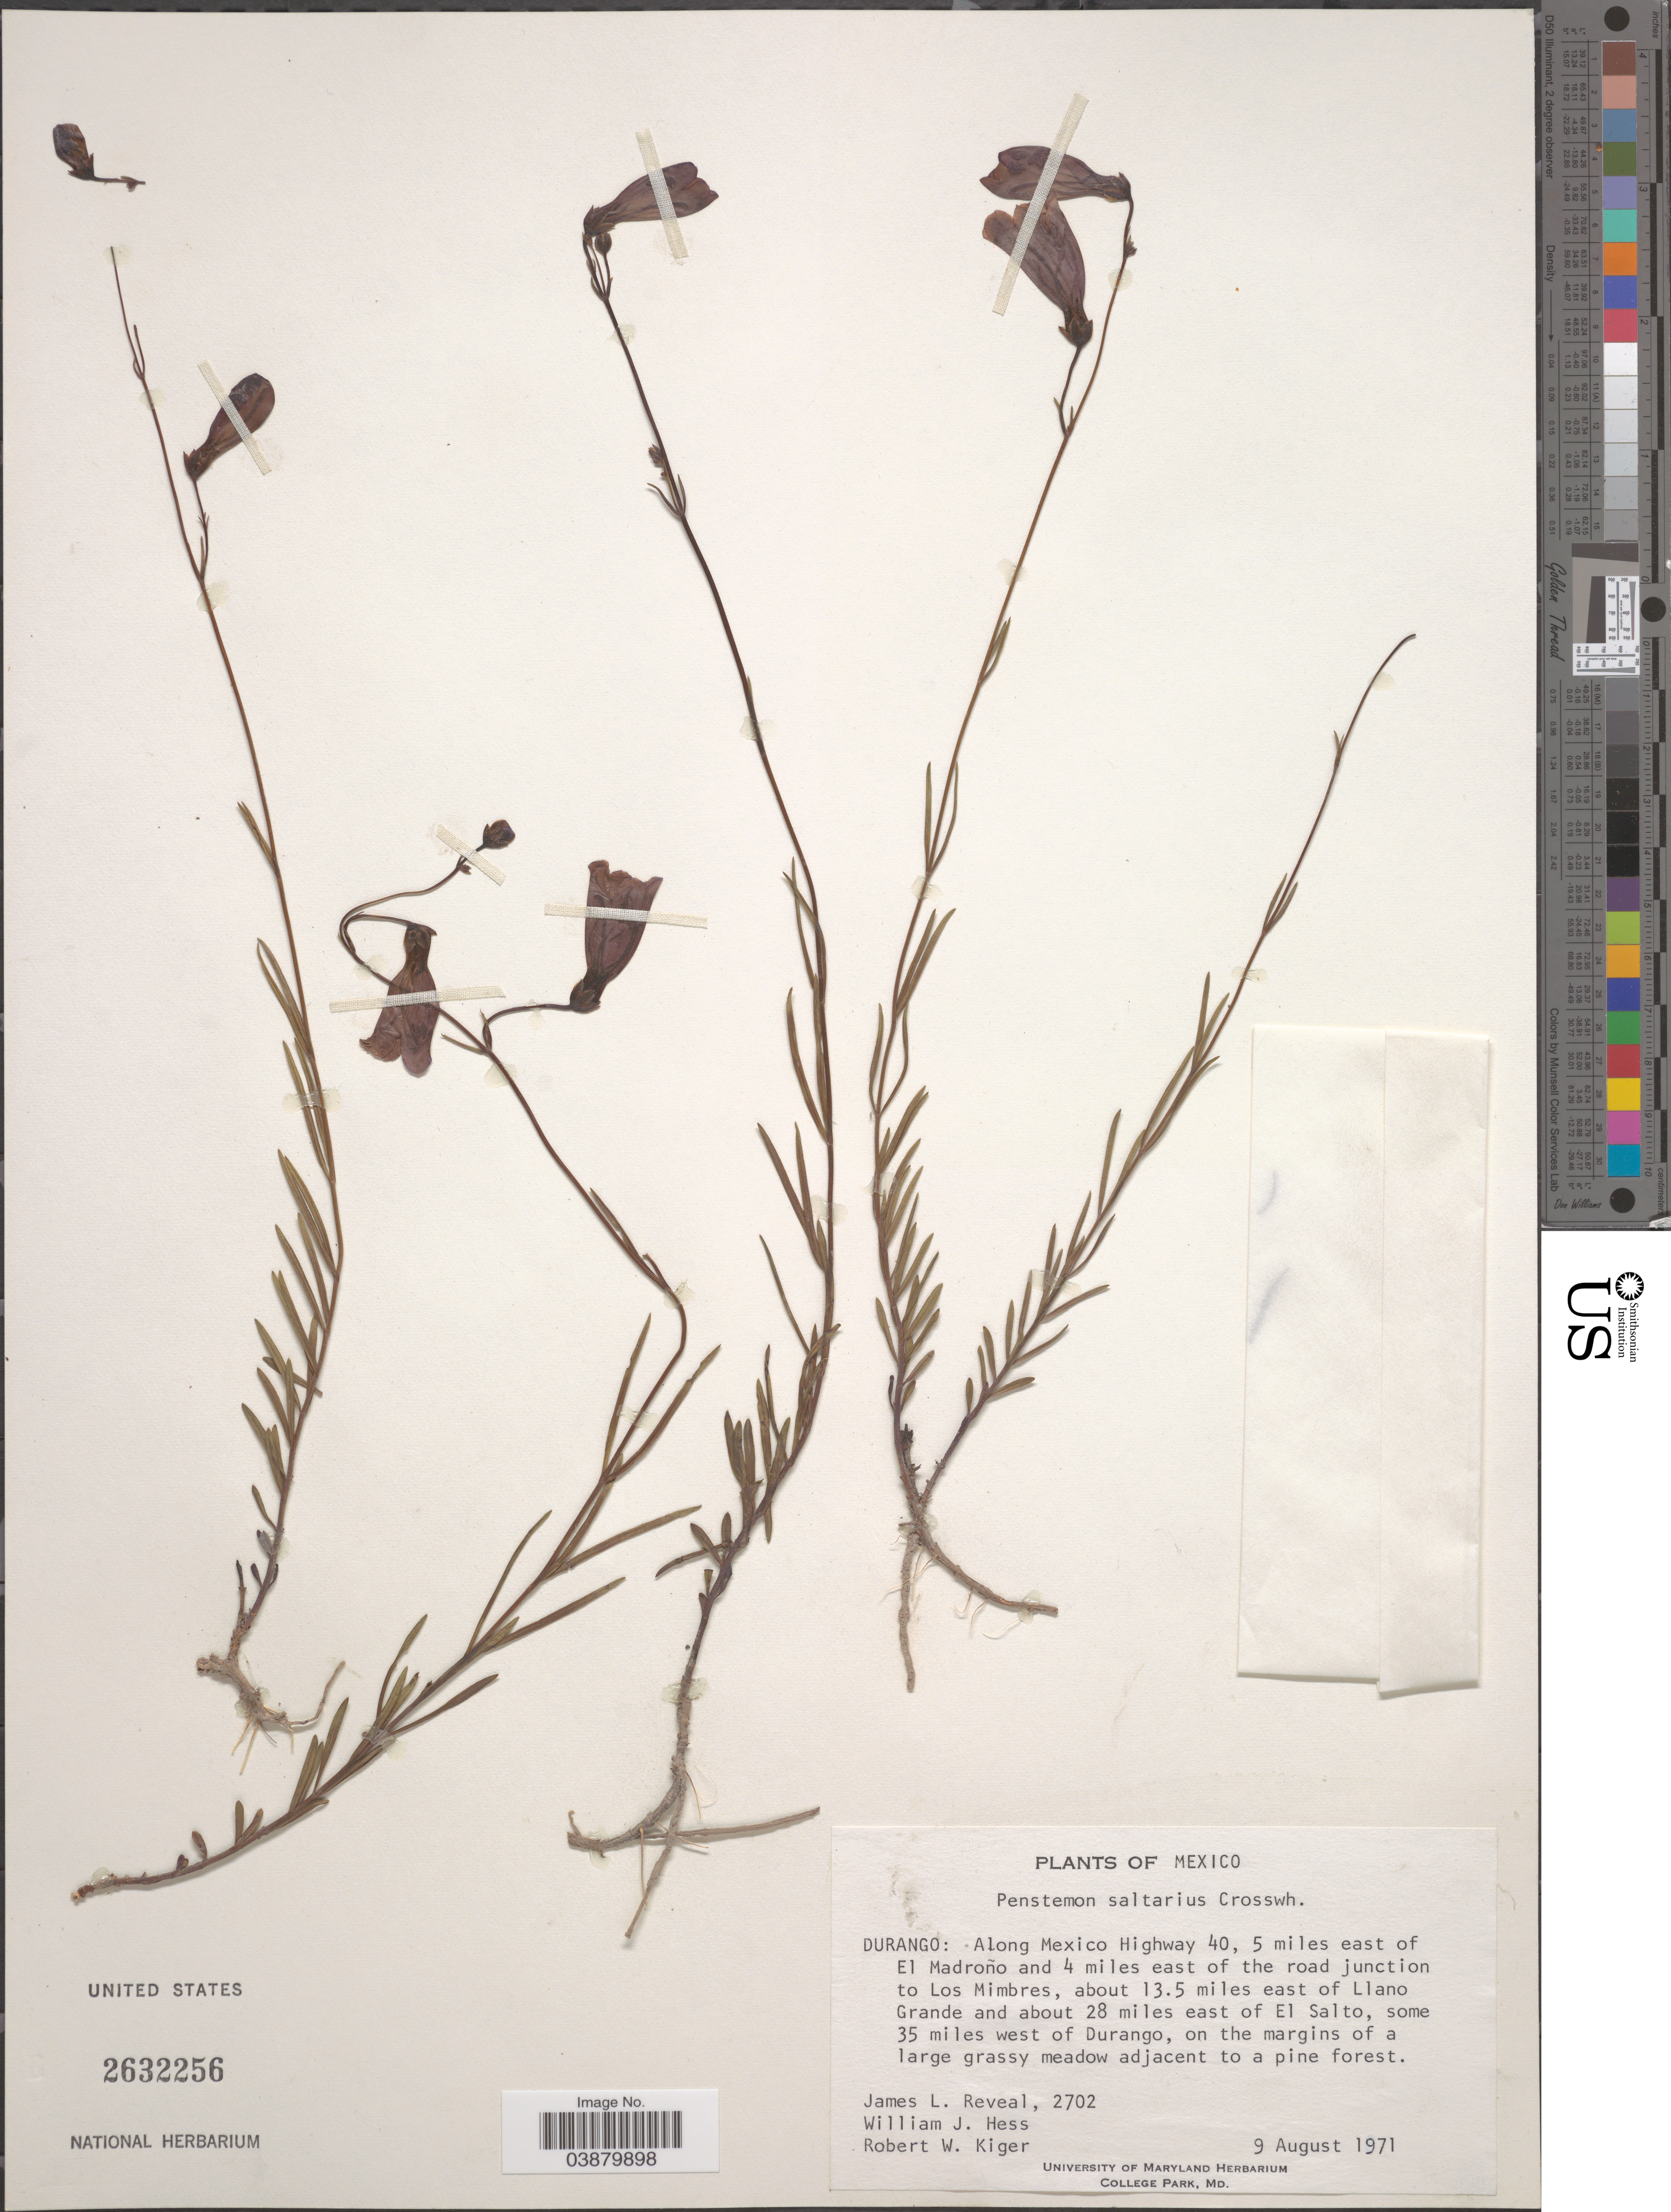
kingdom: Plantae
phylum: Tracheophyta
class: Magnoliopsida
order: Lamiales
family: Plantaginaceae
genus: Penstemon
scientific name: Penstemon saltensis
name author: Straw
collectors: J. L. Reveal, W. Hess & R. Kiger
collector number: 2702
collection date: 1971-08-09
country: Mexico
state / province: Durango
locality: Along Mexico Highway 40, 5 miles east of El Madroño and 4 miles east of the road junction to Los Mimbres, about 13.5 miles east of Llano Grande and about 28 miles east of El Salto, some 35 miles west of Durango.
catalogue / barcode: US 2632256